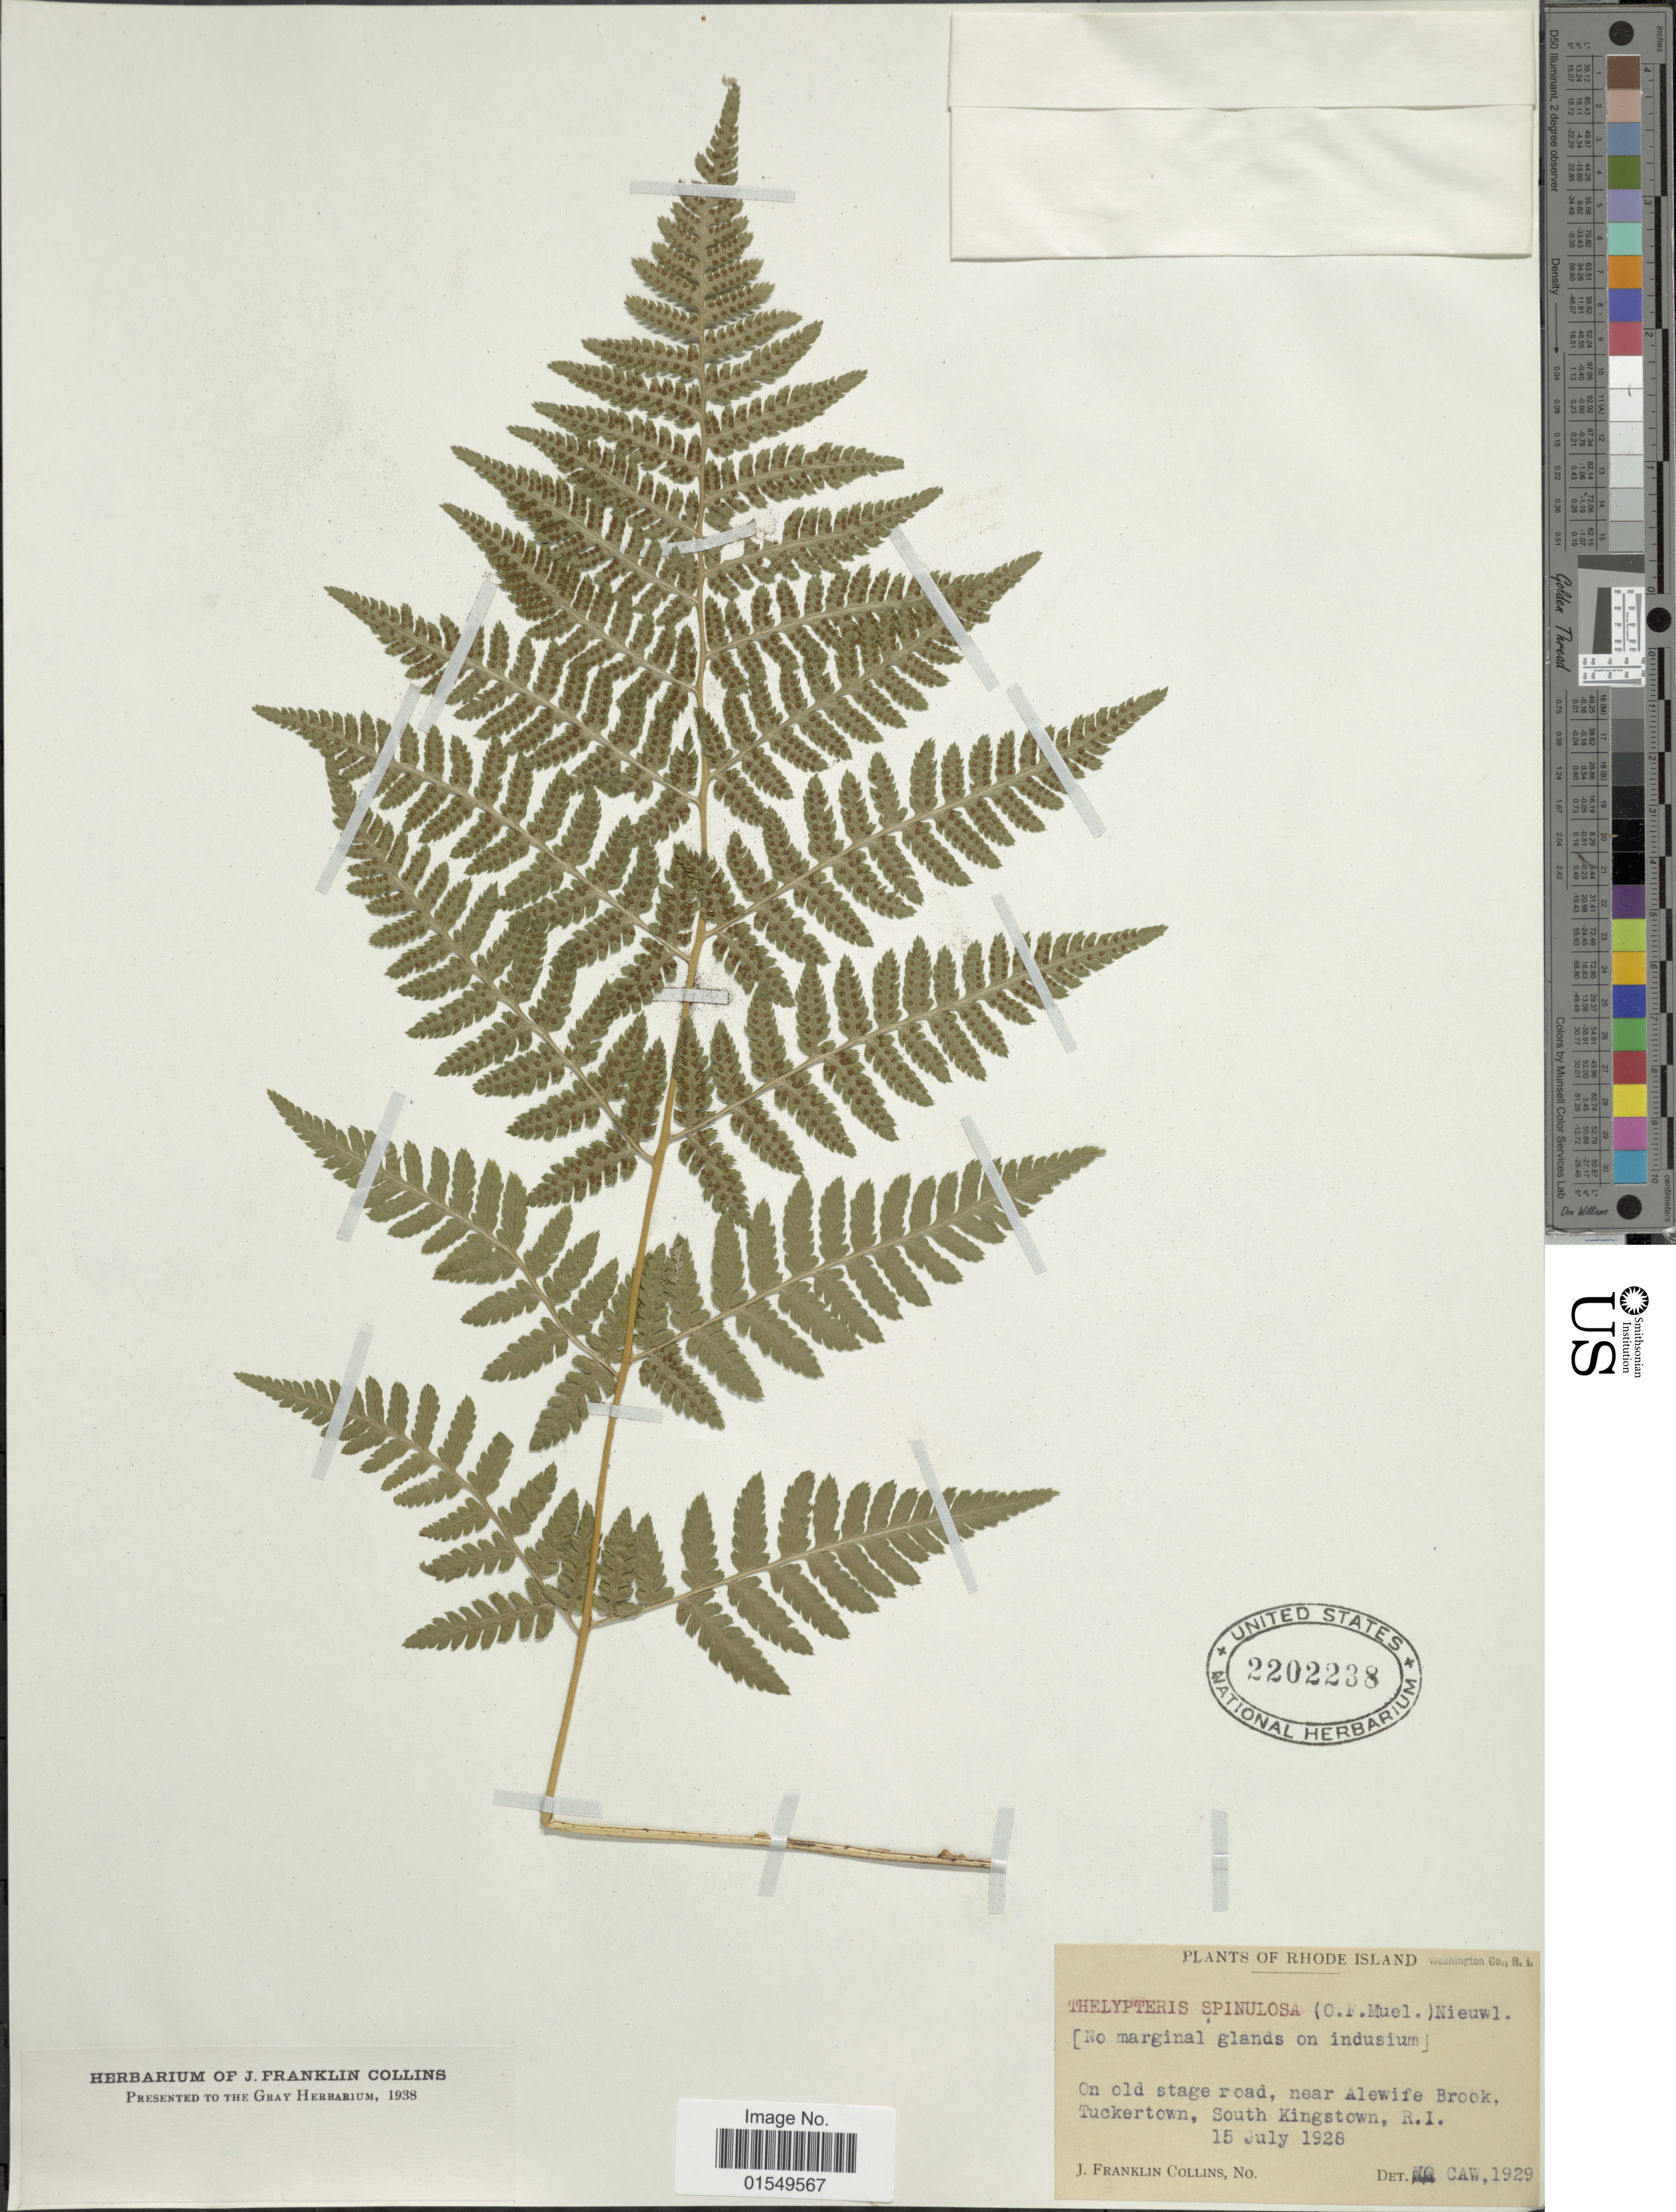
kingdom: Plantae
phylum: Tracheophyta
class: Polypodiopsida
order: Polypodiales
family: Dryopteridaceae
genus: Dryopteris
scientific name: Dryopteris carthusiana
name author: (Villars) H.P. Fuchs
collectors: J. Collins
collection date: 1928-07-15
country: United States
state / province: Rhode Island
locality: On old stage road, near Alewife Brook, Tuckertown, South Kingstown, R. I.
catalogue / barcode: US 2202238